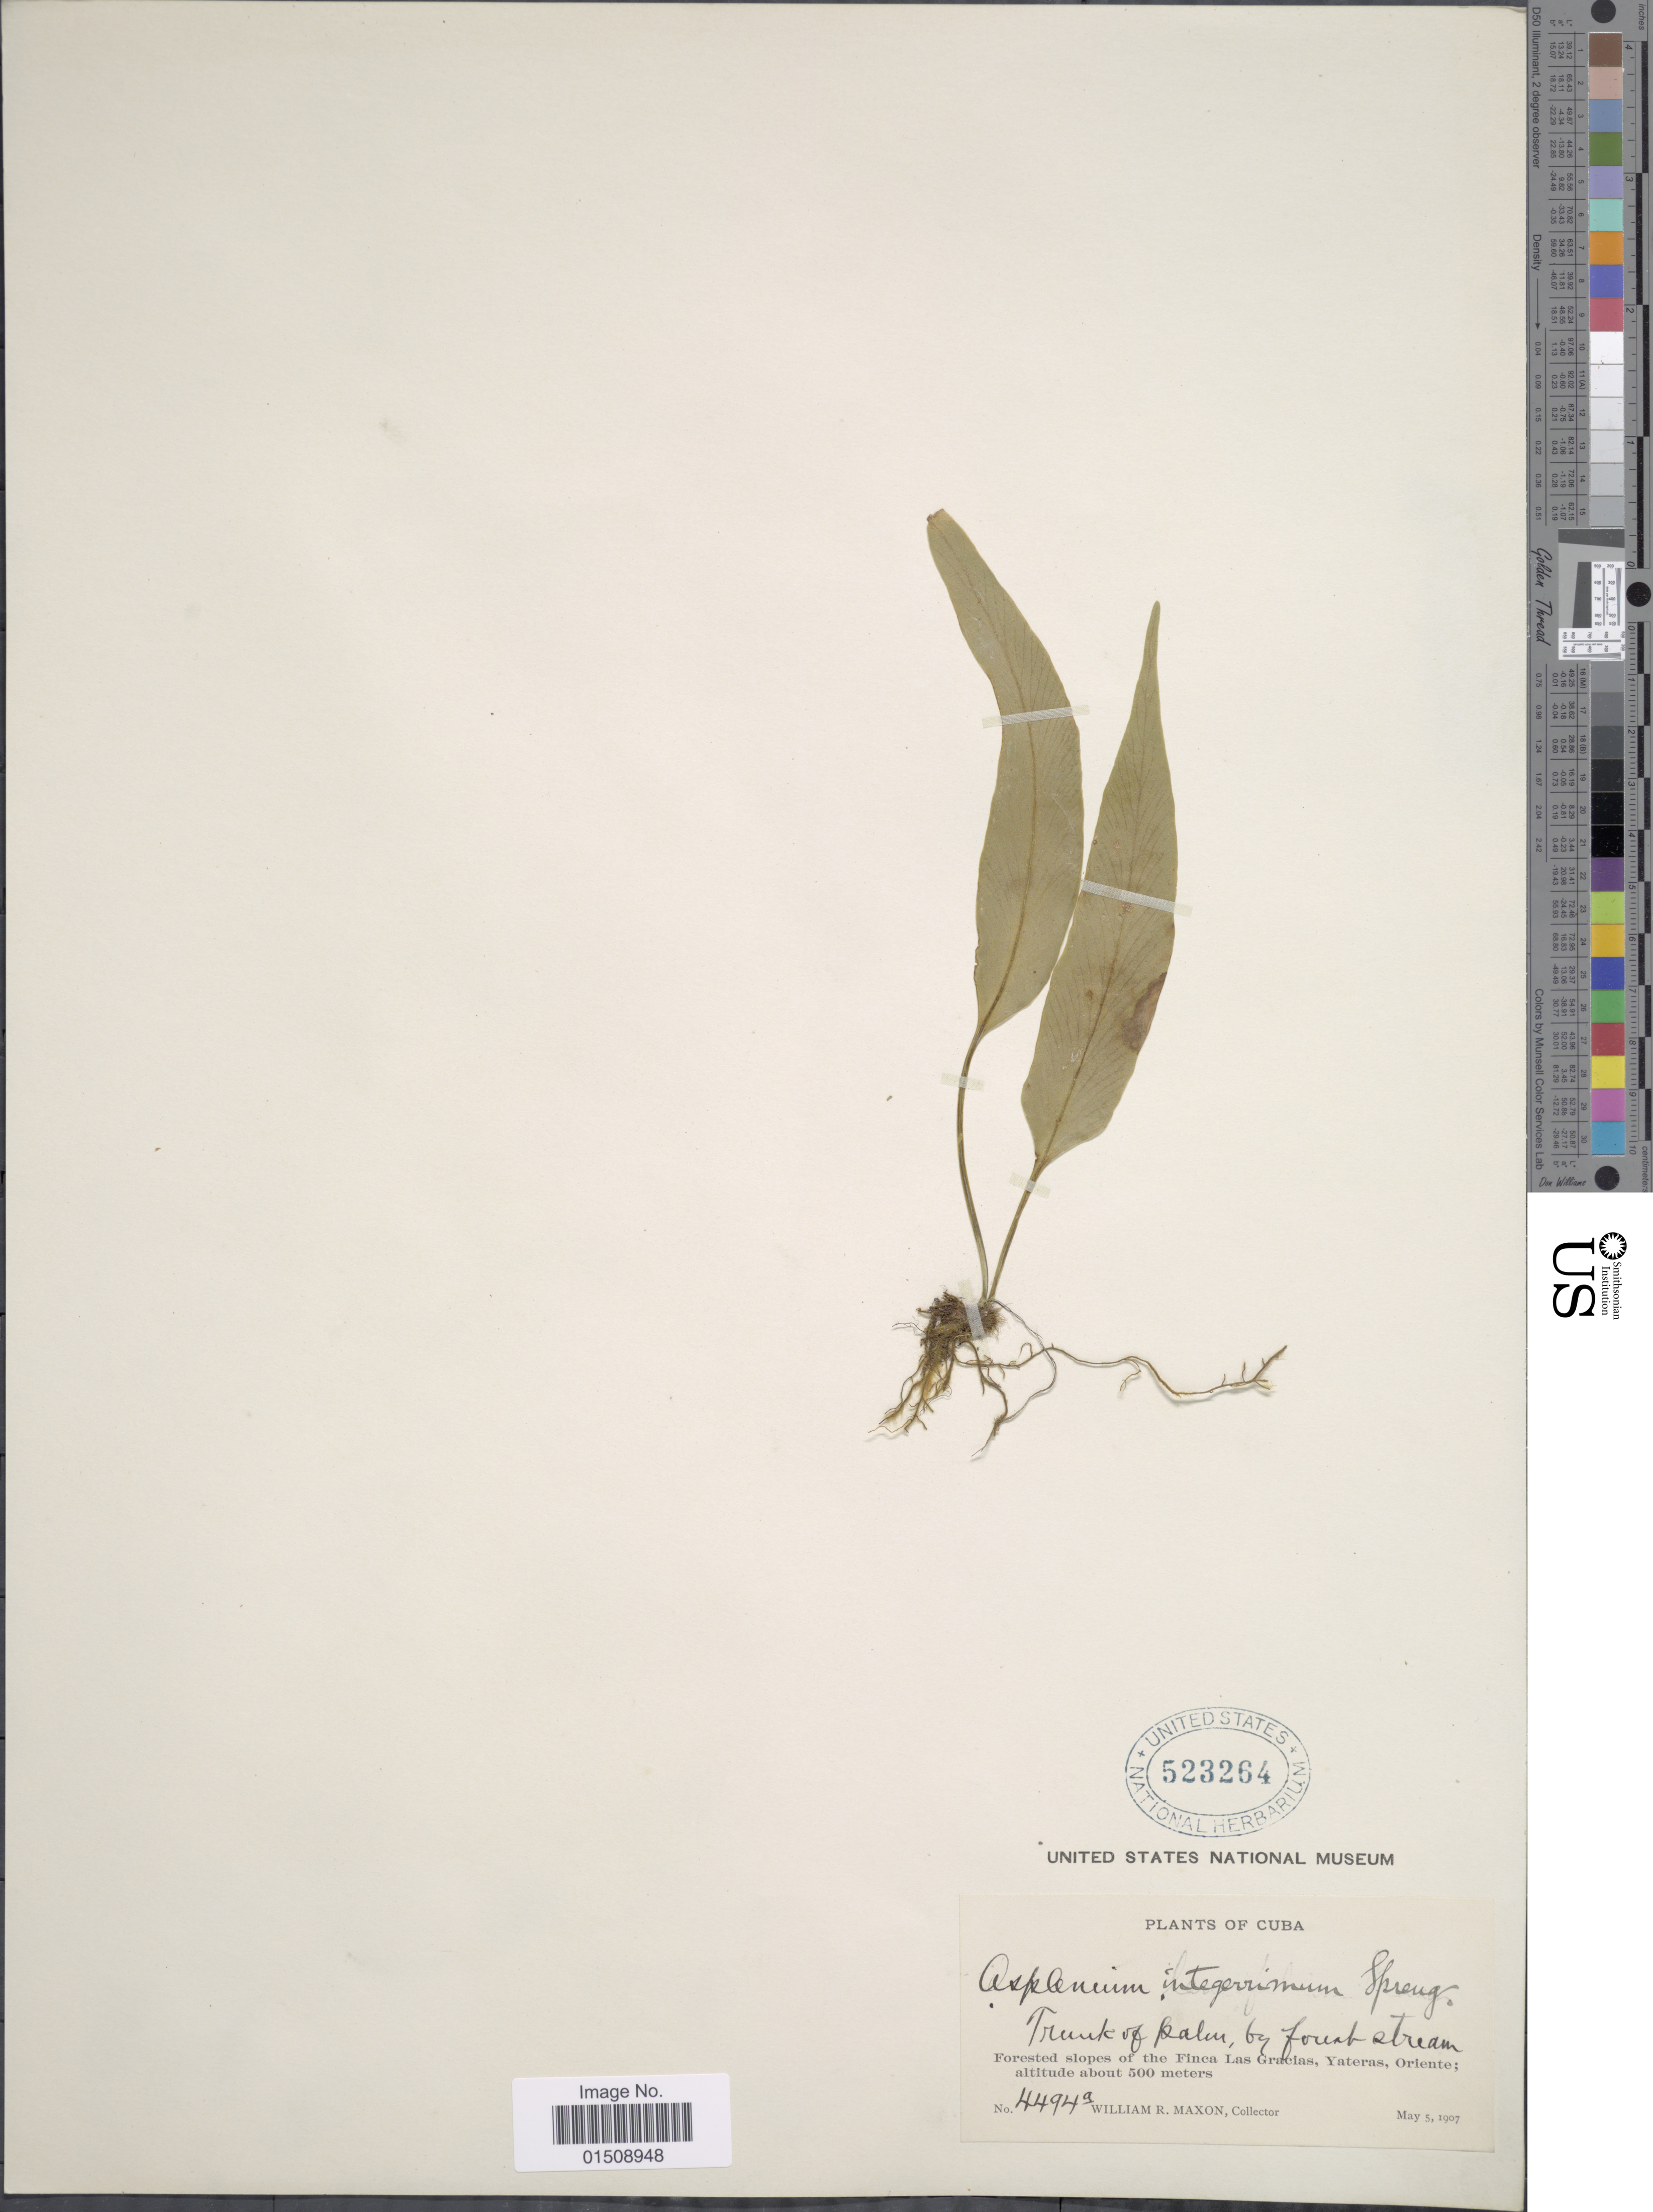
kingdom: Plantae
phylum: Tracheophyta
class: Polypodiopsida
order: Polypodiales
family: Aspleniaceae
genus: Asplenium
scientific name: Asplenium juglandifolium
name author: Lam.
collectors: W. R. Maxon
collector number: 4494a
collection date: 1907-05-05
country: Cuba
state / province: Oriente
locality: Forested slopes of the Finca Las Gracias, Yateras, Oriente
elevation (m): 500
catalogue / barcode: US 523264